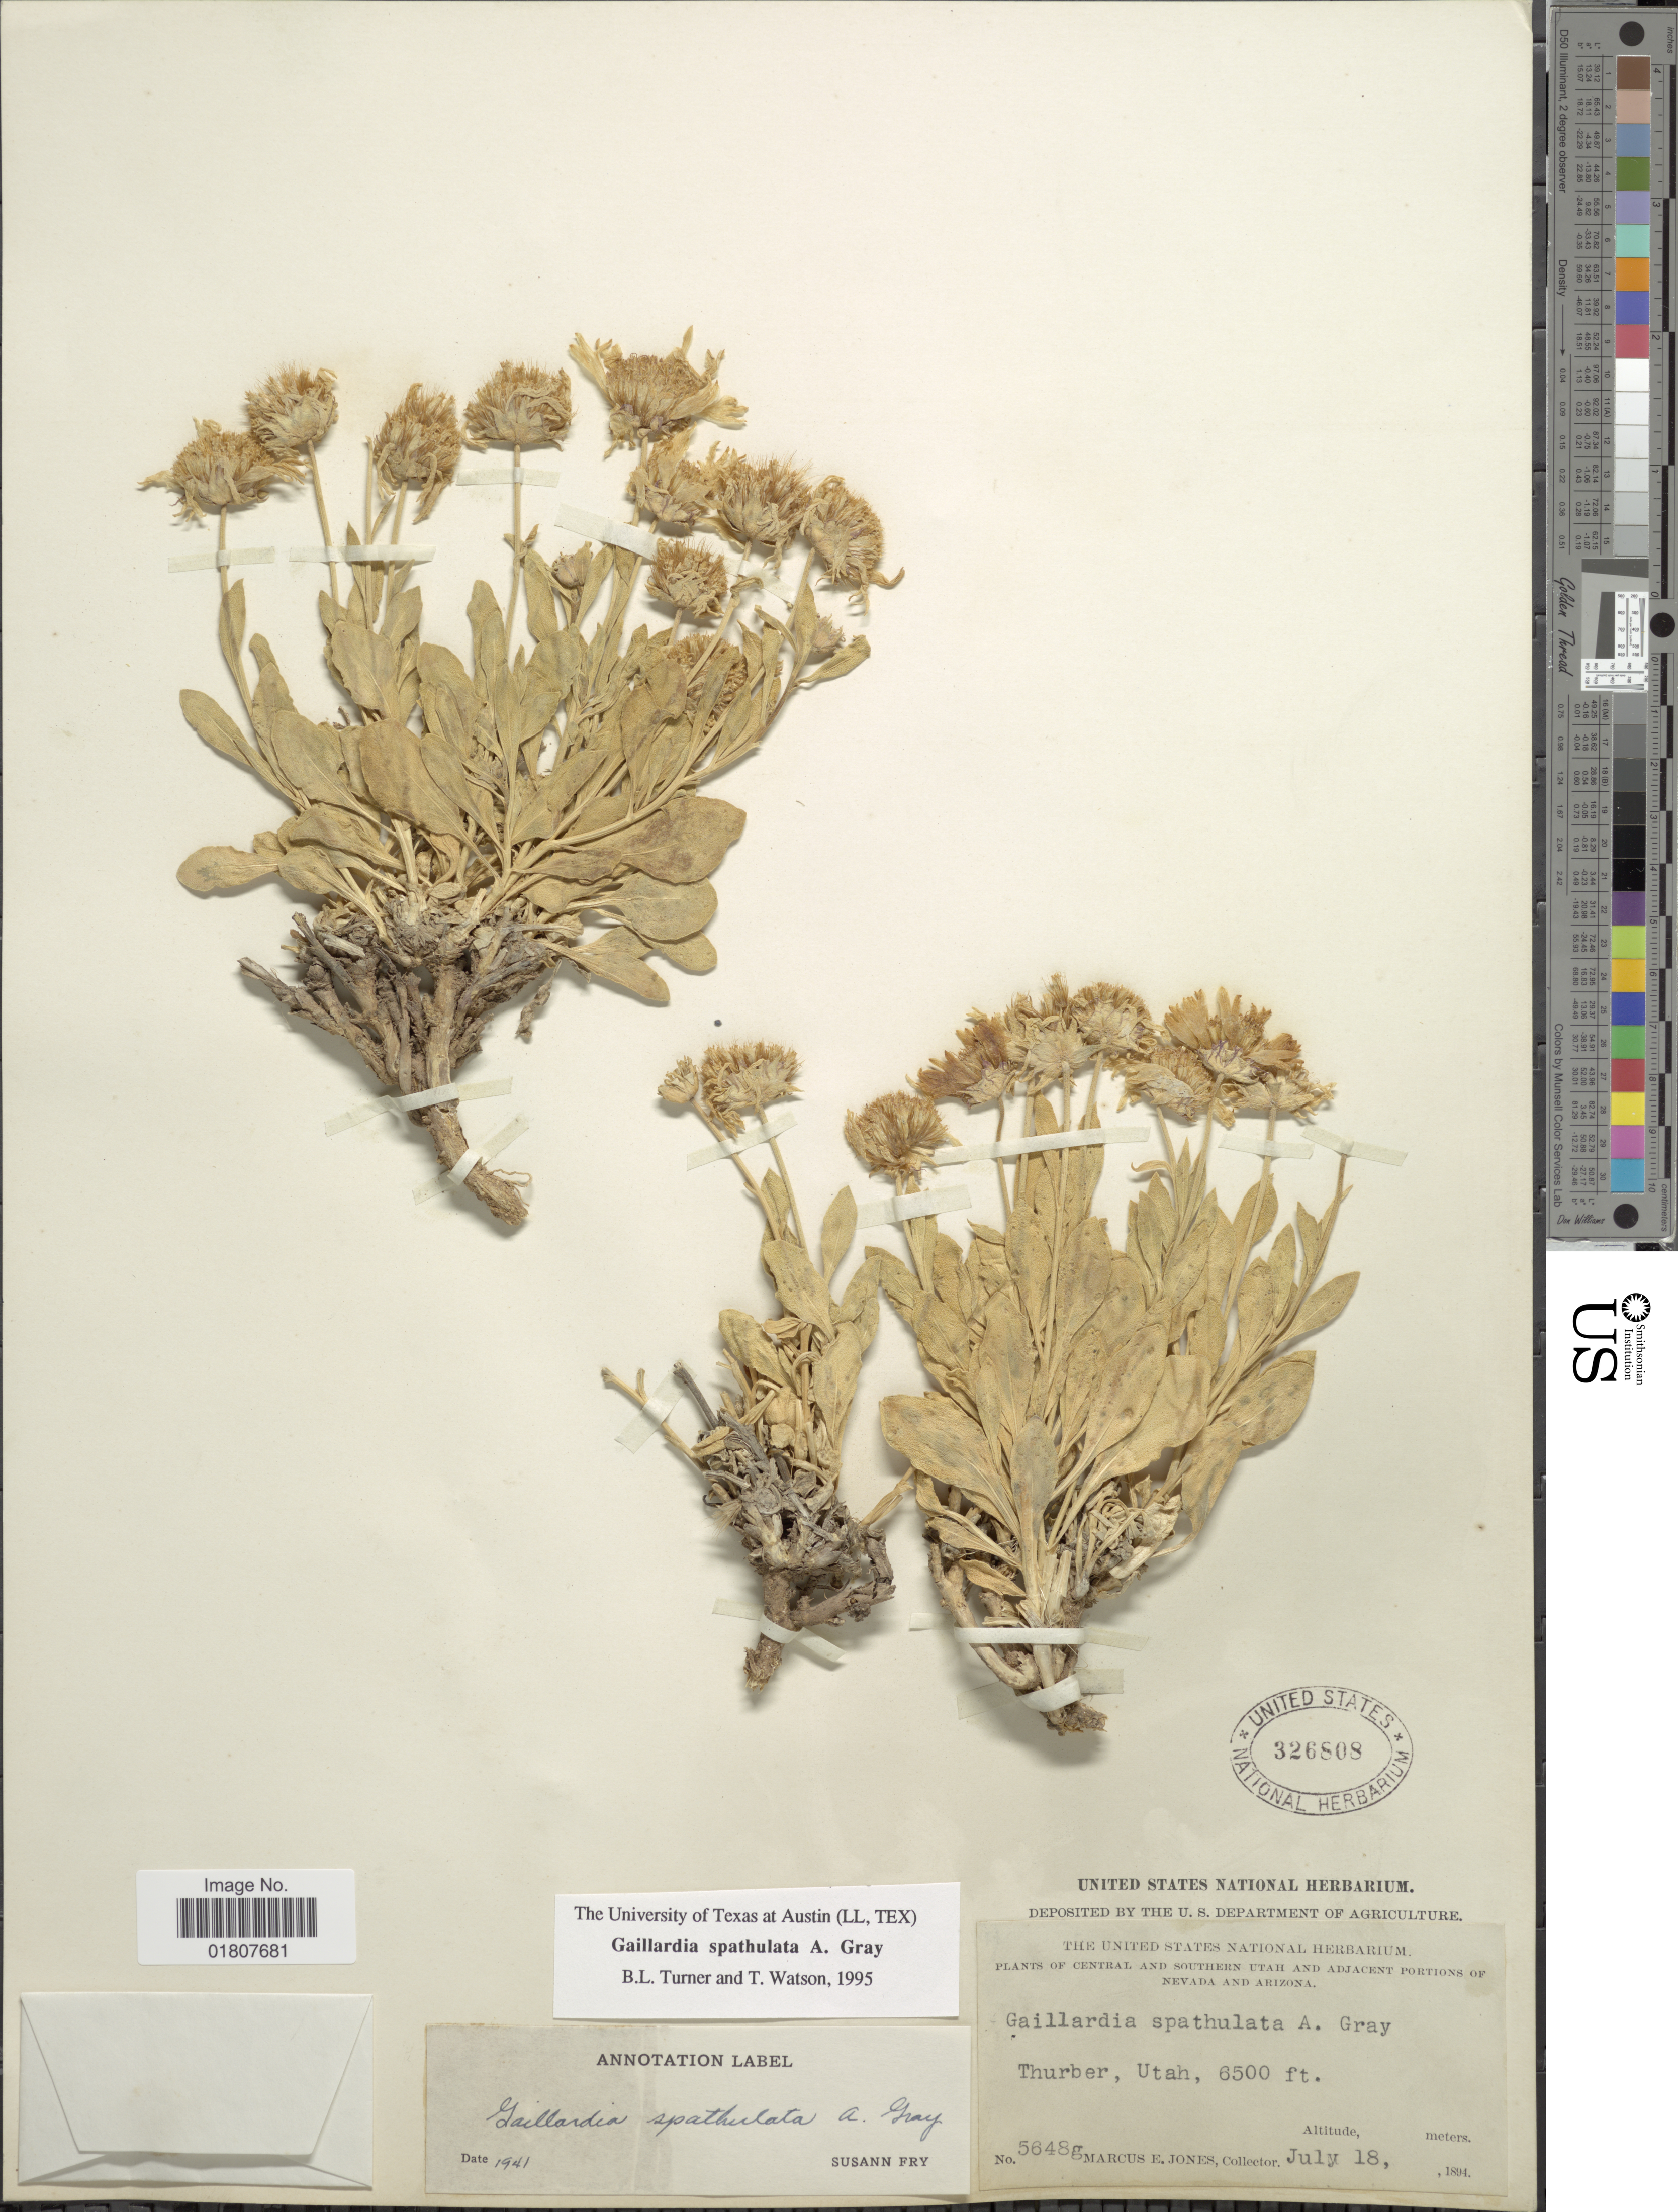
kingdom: Plantae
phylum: Tracheophyta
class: Magnoliopsida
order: Asterales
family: Asteraceae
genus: Gaillardia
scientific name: Gaillardia spathulata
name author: A. Gray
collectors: M. E. Jones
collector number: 5648g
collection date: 1894-07-18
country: United States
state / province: Utah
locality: Central and Southern Utah and adjacent portions of Nevada and Arizona. Thurber, Utah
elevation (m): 1981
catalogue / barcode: US 326808